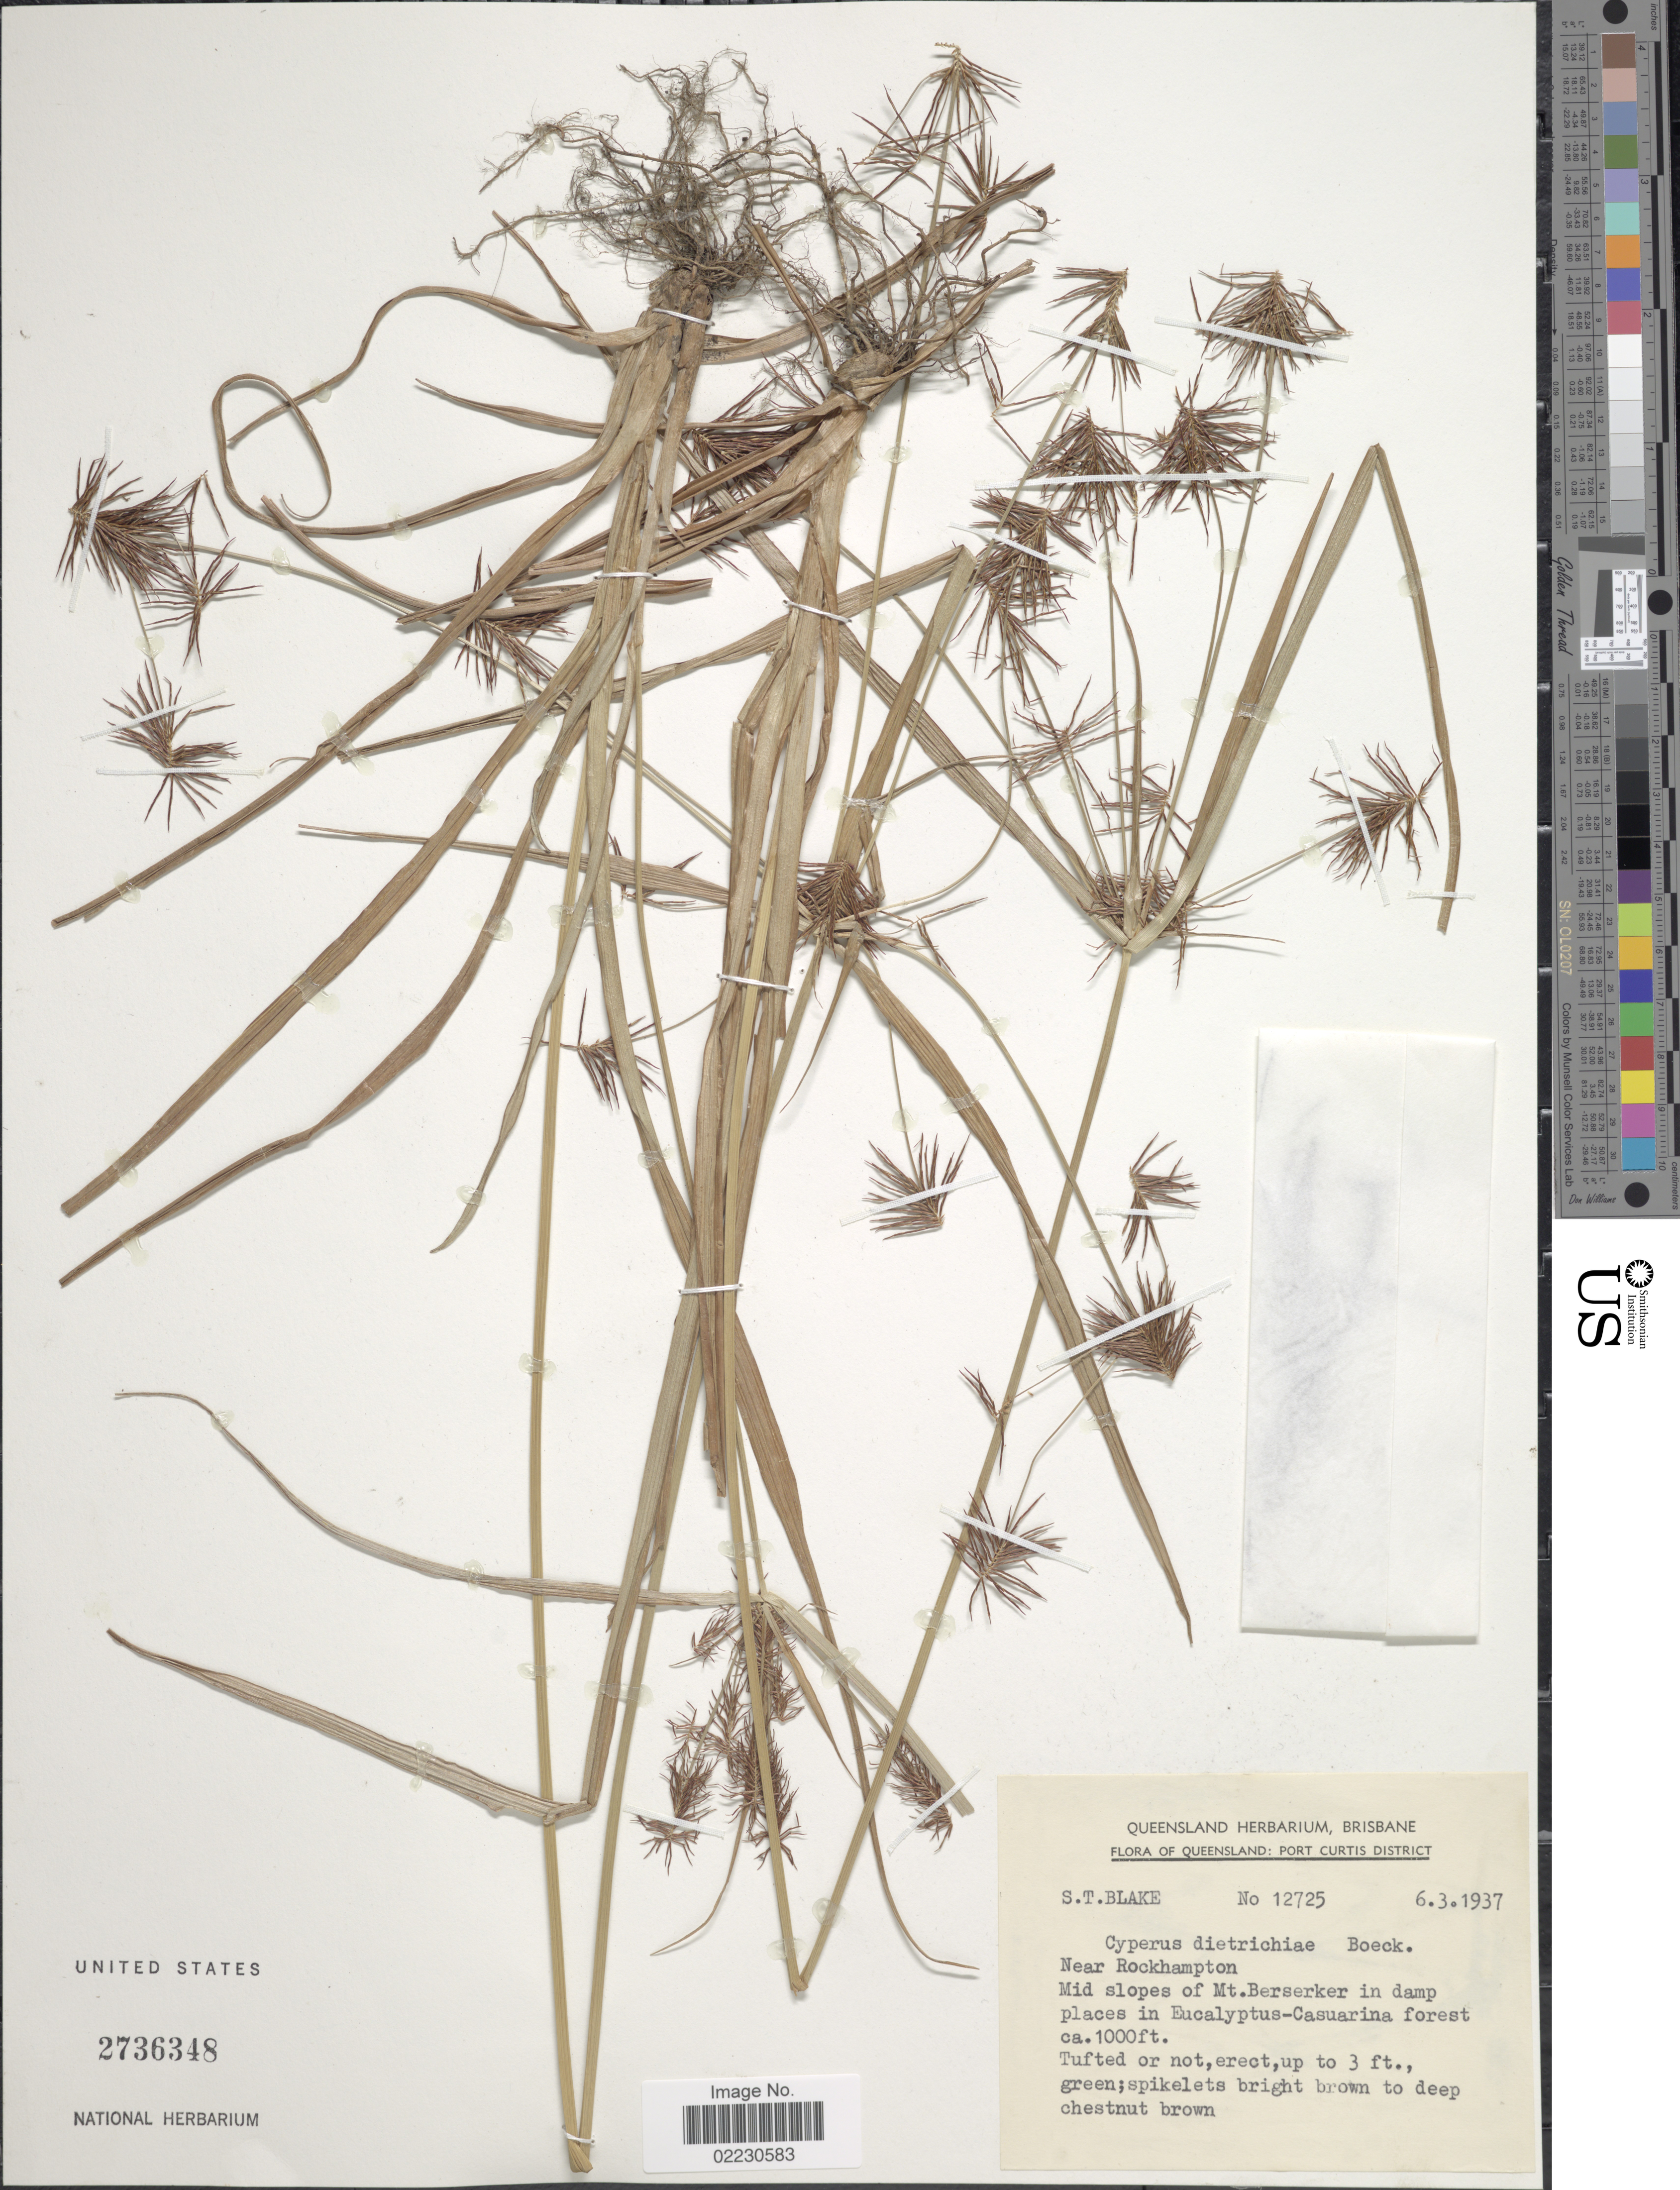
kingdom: Plantae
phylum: Tracheophyta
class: Liliopsida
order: Poales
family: Cyperaceae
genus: Cyperus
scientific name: Cyperus dietrichiae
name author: Boeckeler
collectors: S. T. Blake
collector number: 12725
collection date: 1937-03-06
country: Australia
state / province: Queensland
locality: Port Curtis District. Near Rockhampton. Mid slopes of Mt. Berderker in damp places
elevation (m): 305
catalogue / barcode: US 2736348